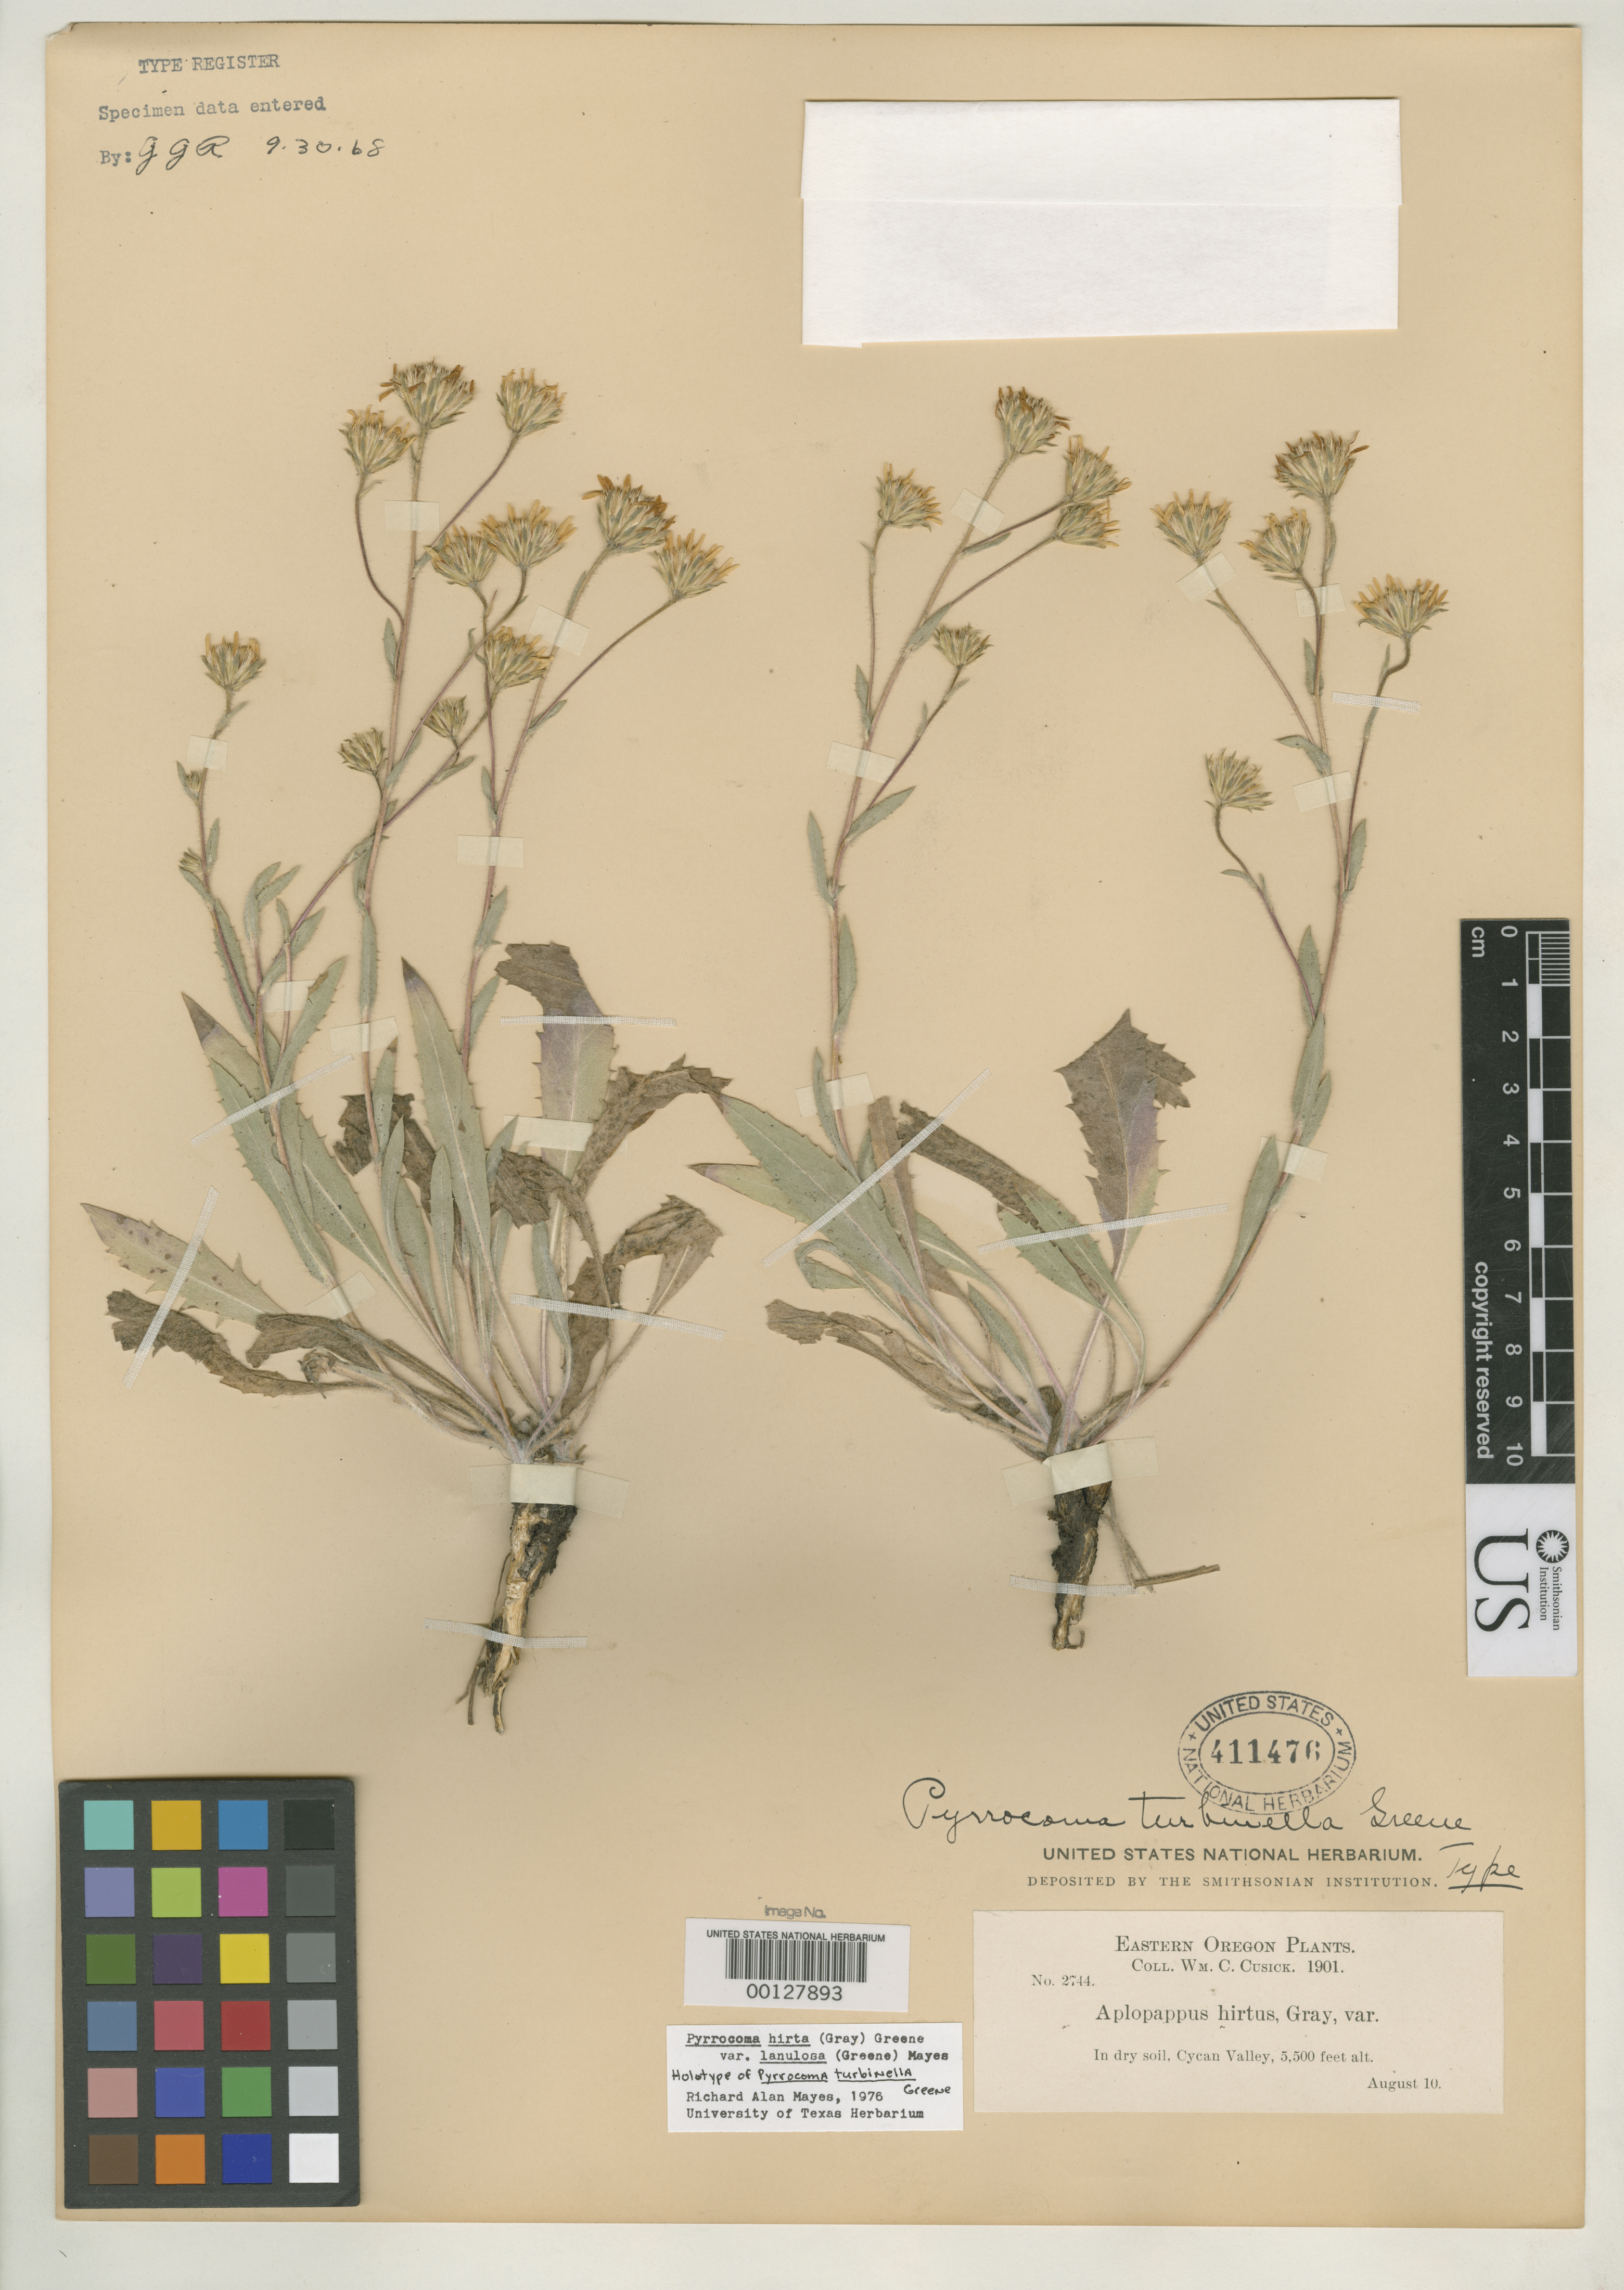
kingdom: Plantae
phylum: Tracheophyta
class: Magnoliopsida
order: Asterales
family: Asteraceae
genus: Pyrrocoma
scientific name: Pyrrocoma turbinella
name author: Greene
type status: Holotype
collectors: W. C. Cusick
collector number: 2744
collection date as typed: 10 Aug 1901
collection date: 1901-08-10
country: United States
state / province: Oregon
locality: Cycan Valley.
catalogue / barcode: US 411476